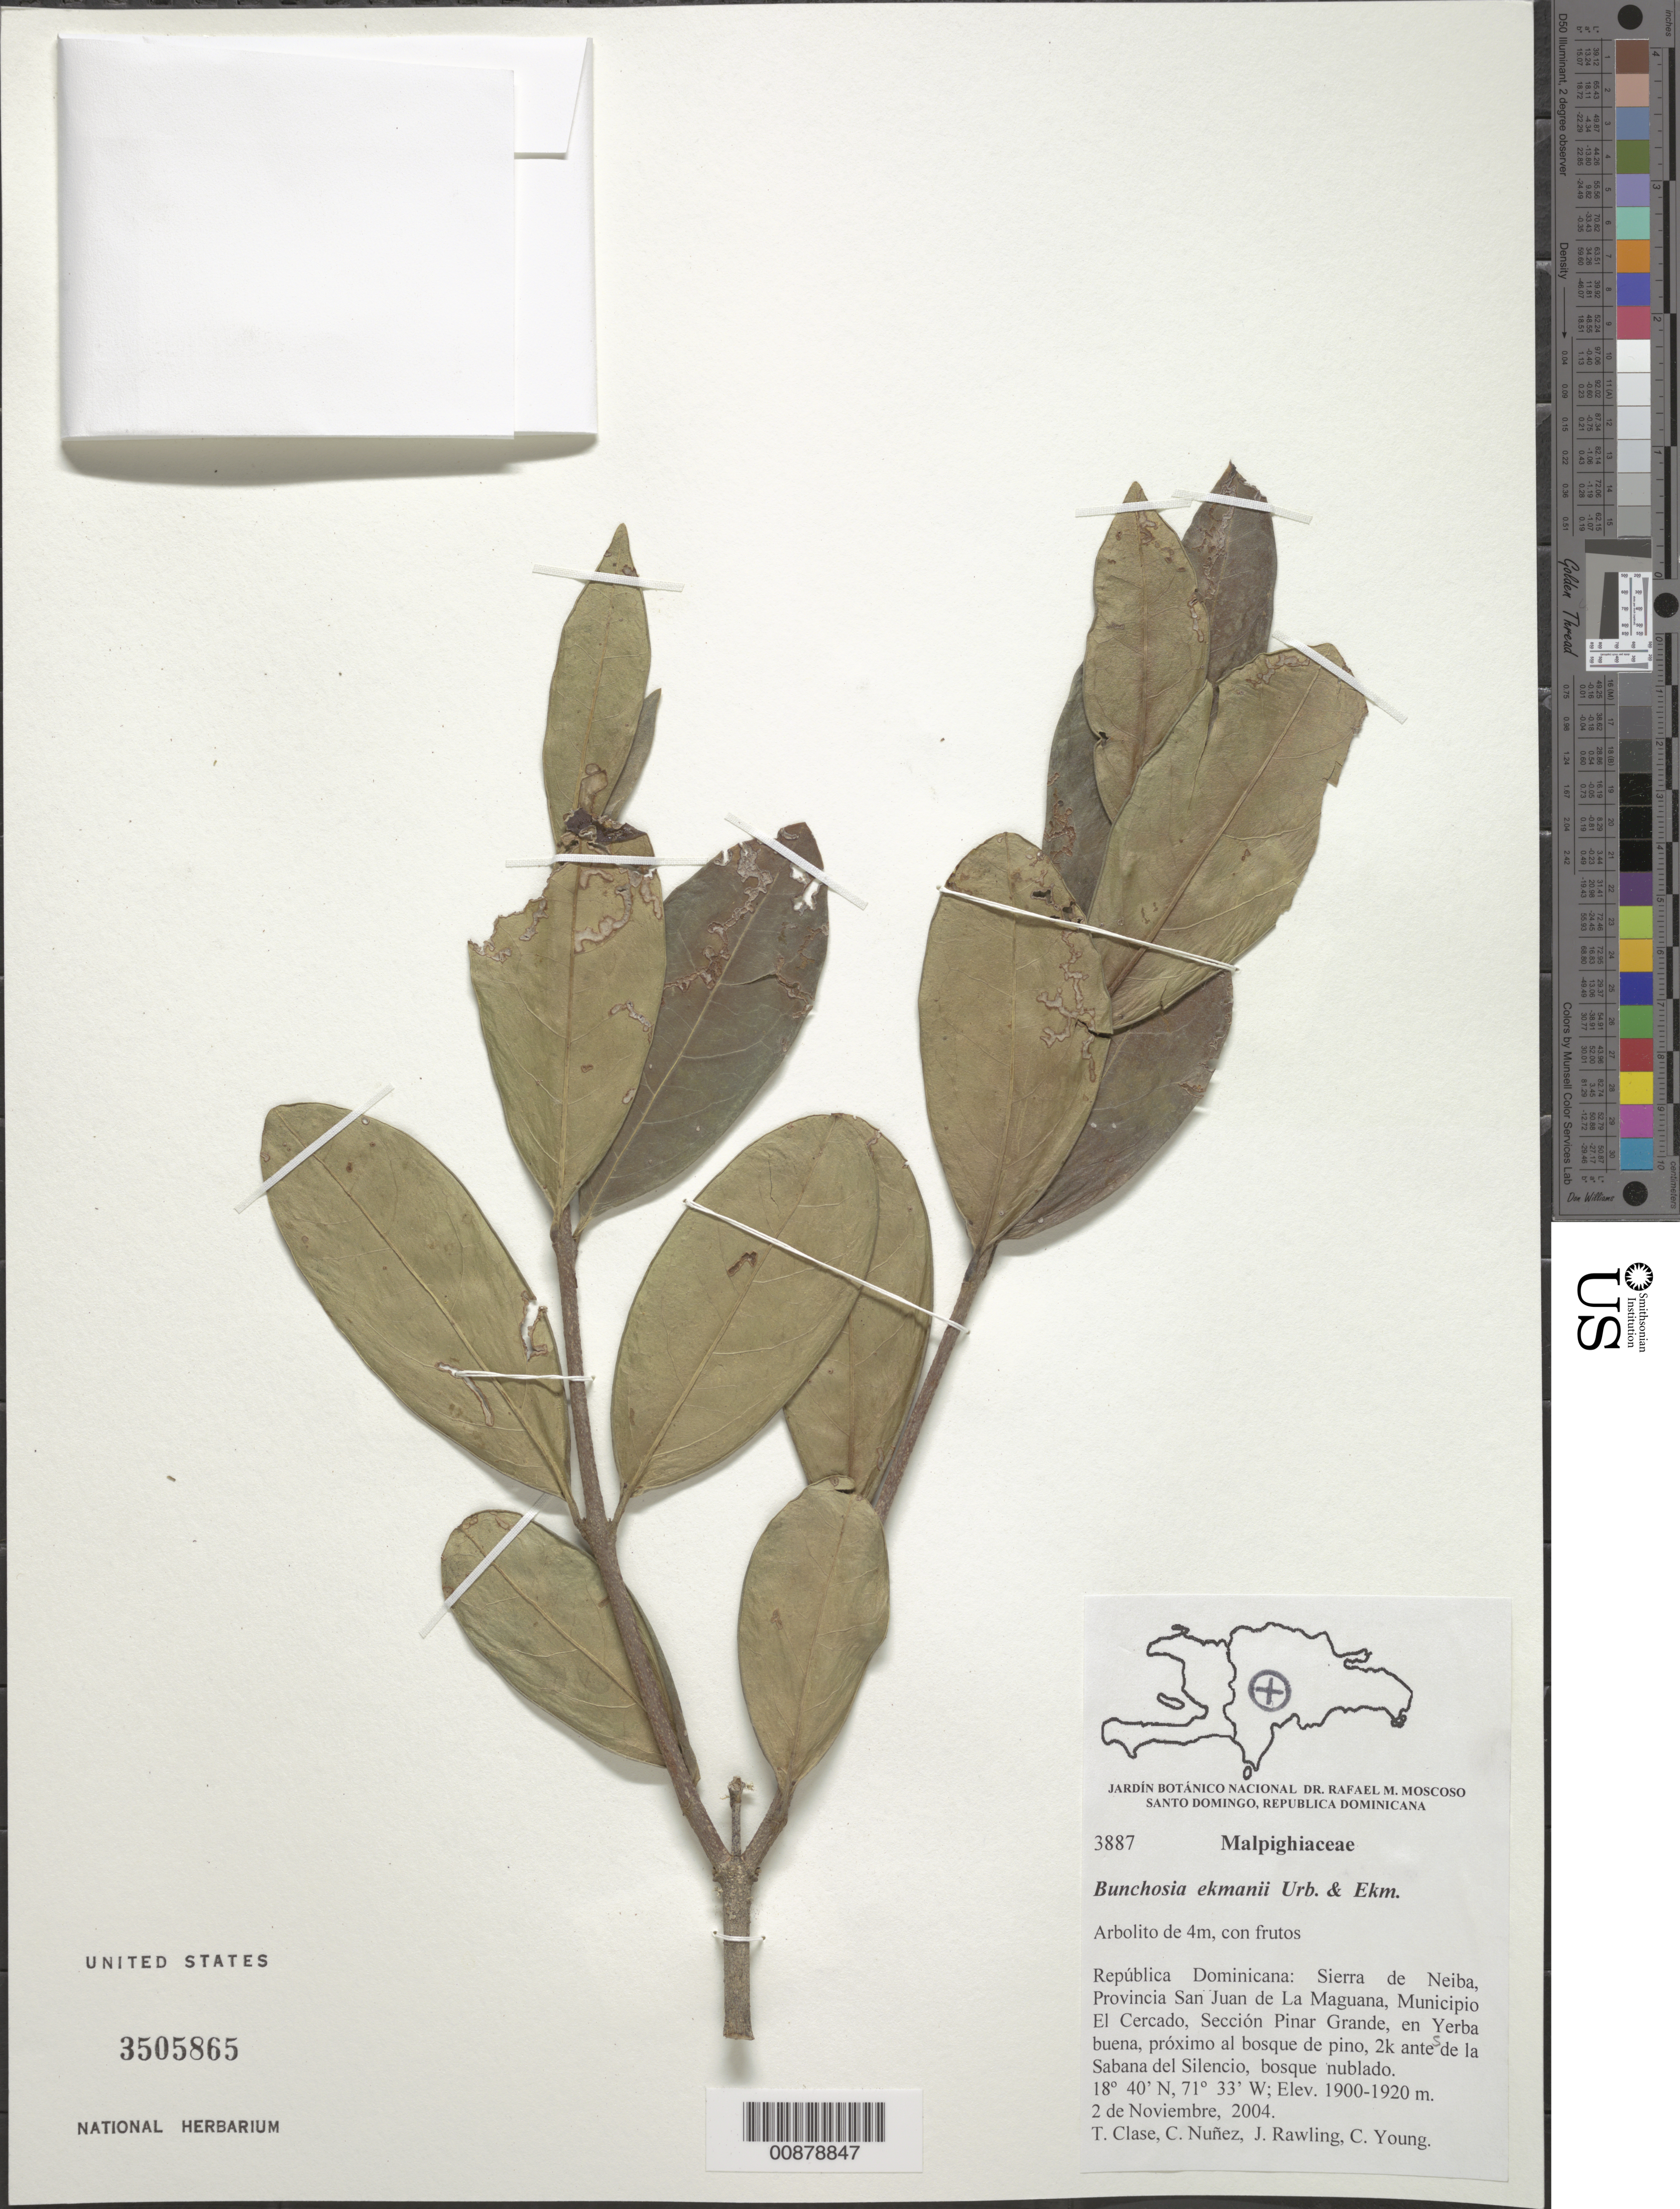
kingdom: Plantae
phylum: Tracheophyta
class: Magnoliopsida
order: Malpighiales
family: Malpighiaceae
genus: Bunchosia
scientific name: Bunchosia ekmanii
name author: Urb. & Nied.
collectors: T. Clase, C. Nunez, J. Rawling & C. Young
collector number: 3887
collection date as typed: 02 Nov 2004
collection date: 2004-11-02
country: Dominican Republic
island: Hispaniola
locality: Sierra de Neiba, Prov. San Juan de La Maguana, Mun. El Cercado, Sección Pinar Grande, en Yerba buena, próximo al bosque de pino, 2k, ante de la Sabana del Silencio.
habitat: Bosque nublado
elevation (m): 1900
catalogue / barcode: US 3505865